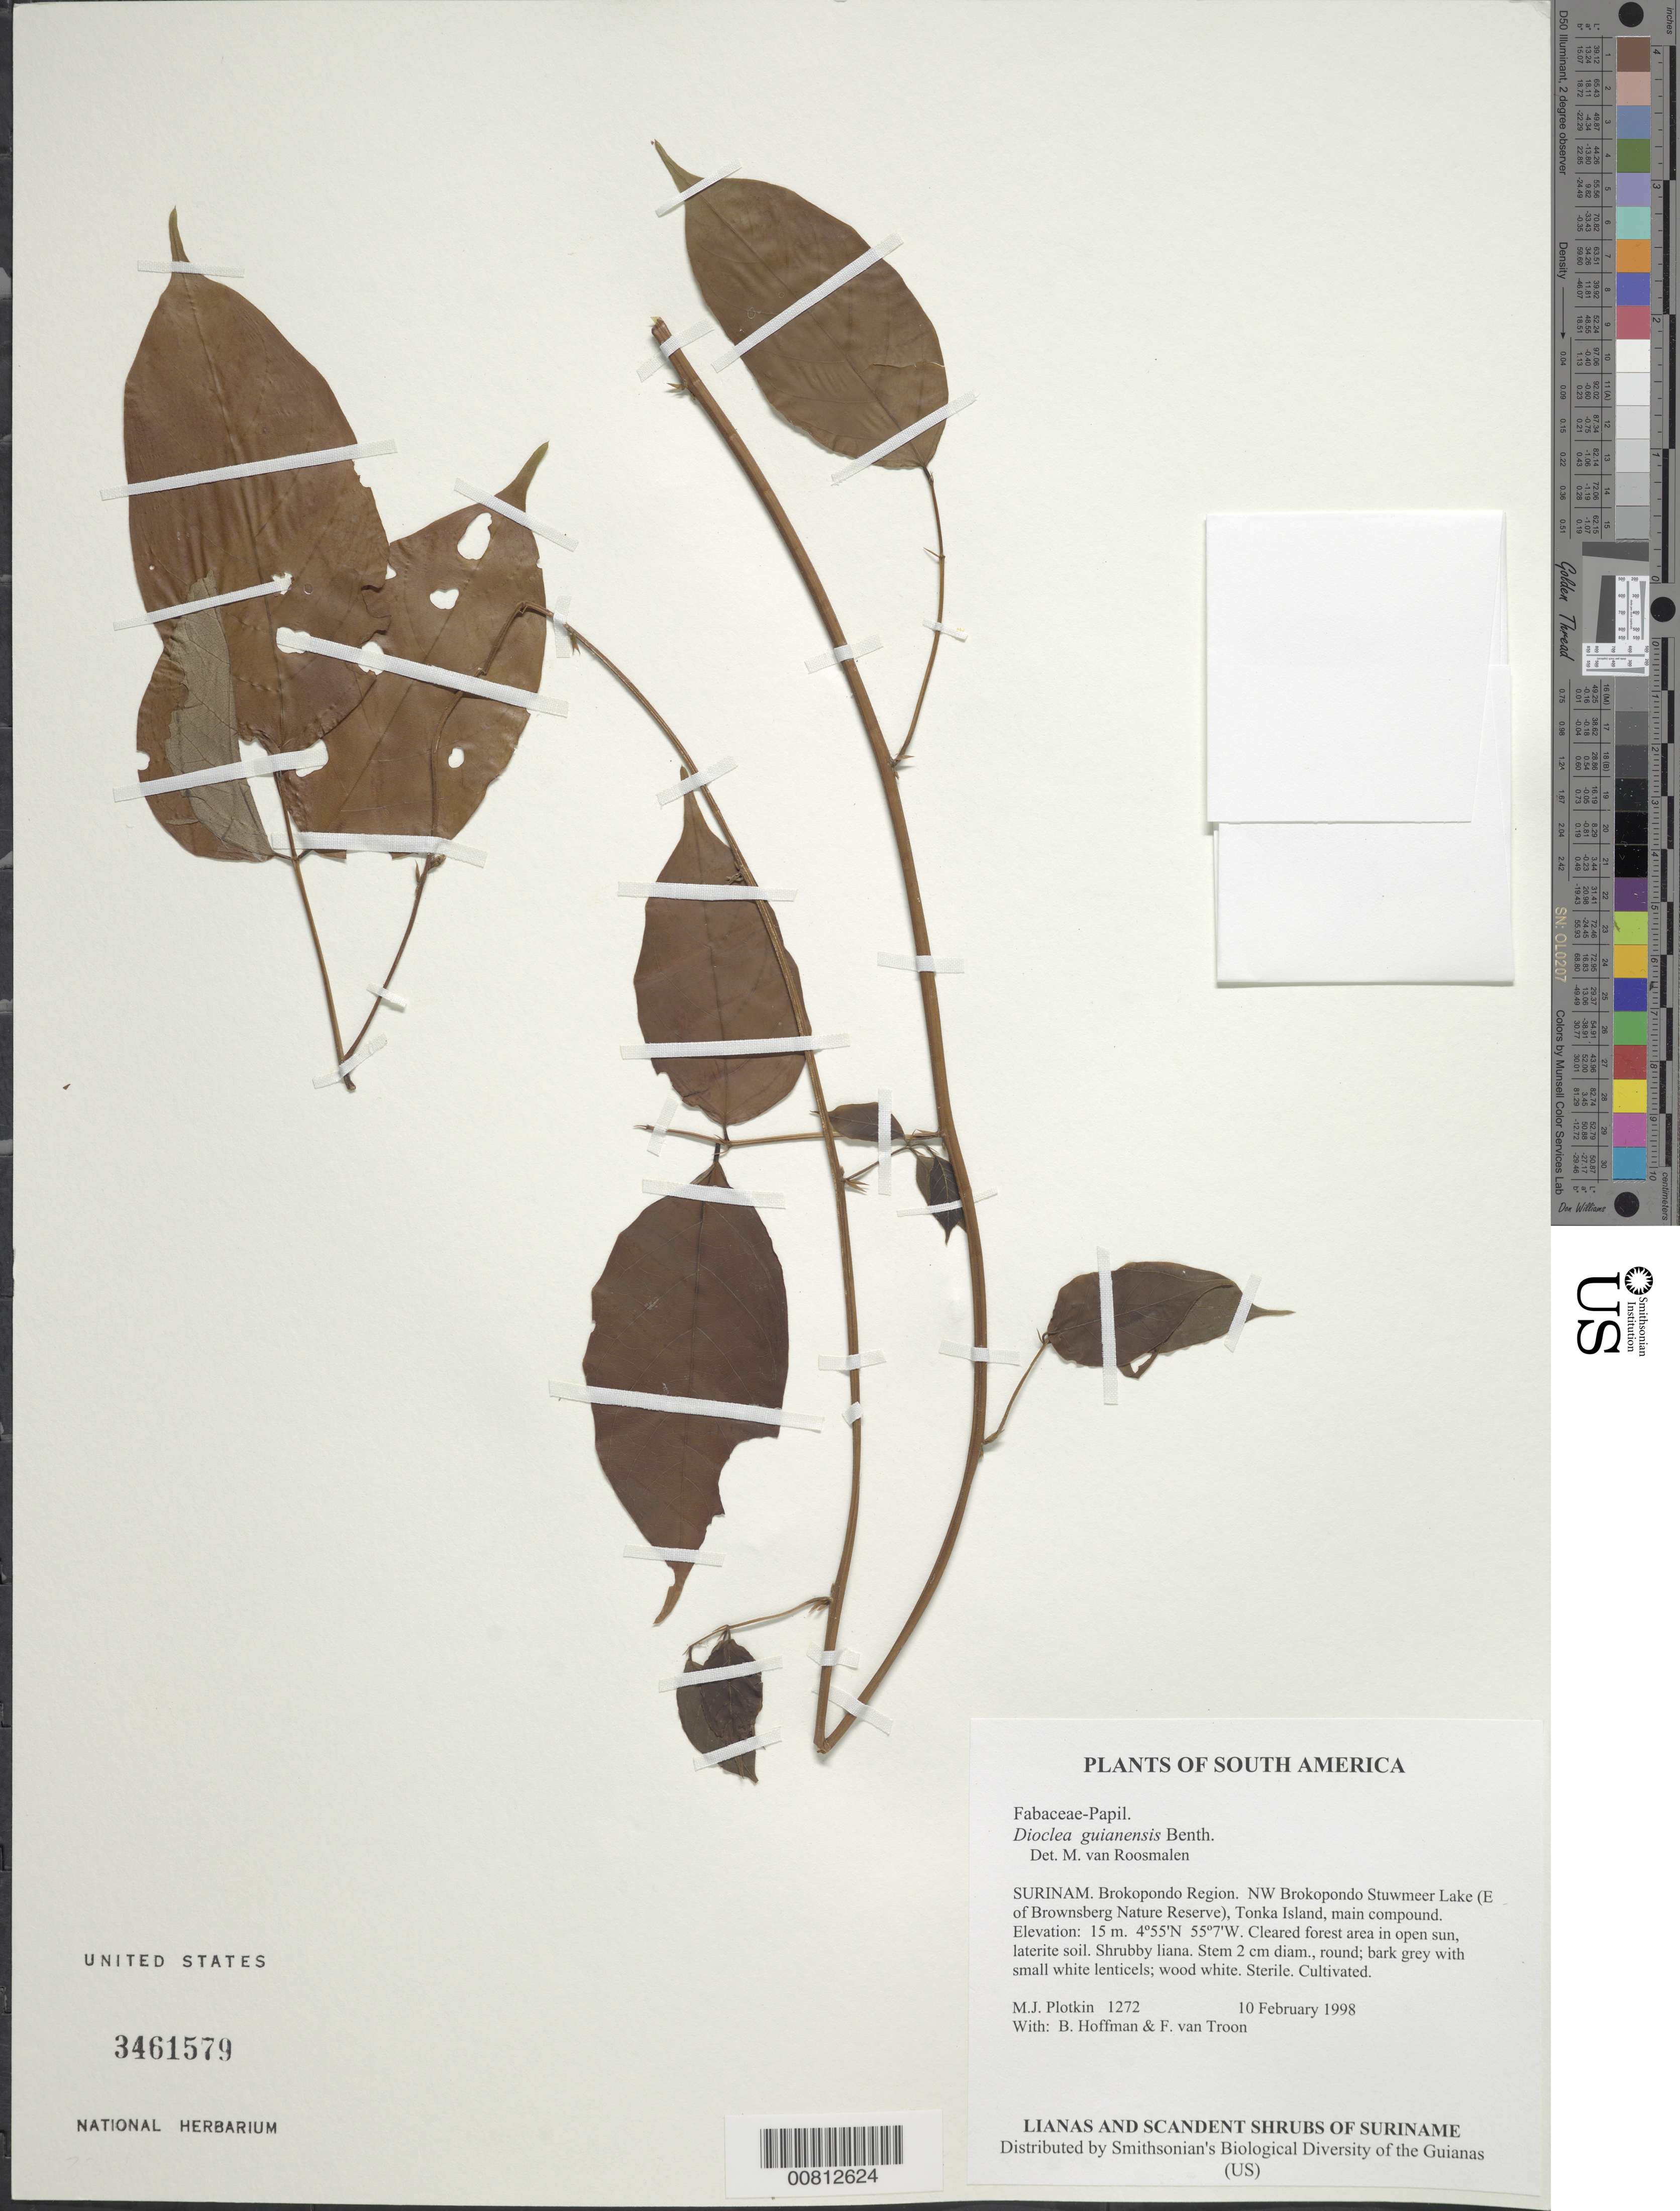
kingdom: Plantae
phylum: Tracheophyta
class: Magnoliopsida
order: Fabales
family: Fabaceae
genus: Dioclea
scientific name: Dioclea guianensis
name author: Benth.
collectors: M. Plotkin, B. Hoffman & F. Van Troon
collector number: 1272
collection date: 1998-02-10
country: Suriname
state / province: Brokopondo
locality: NW Brokopondo Stuwmeer Lake (E of Brownsberg Nature Reserve), Tonka Island, main compound.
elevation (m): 15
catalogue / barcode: US 3461579